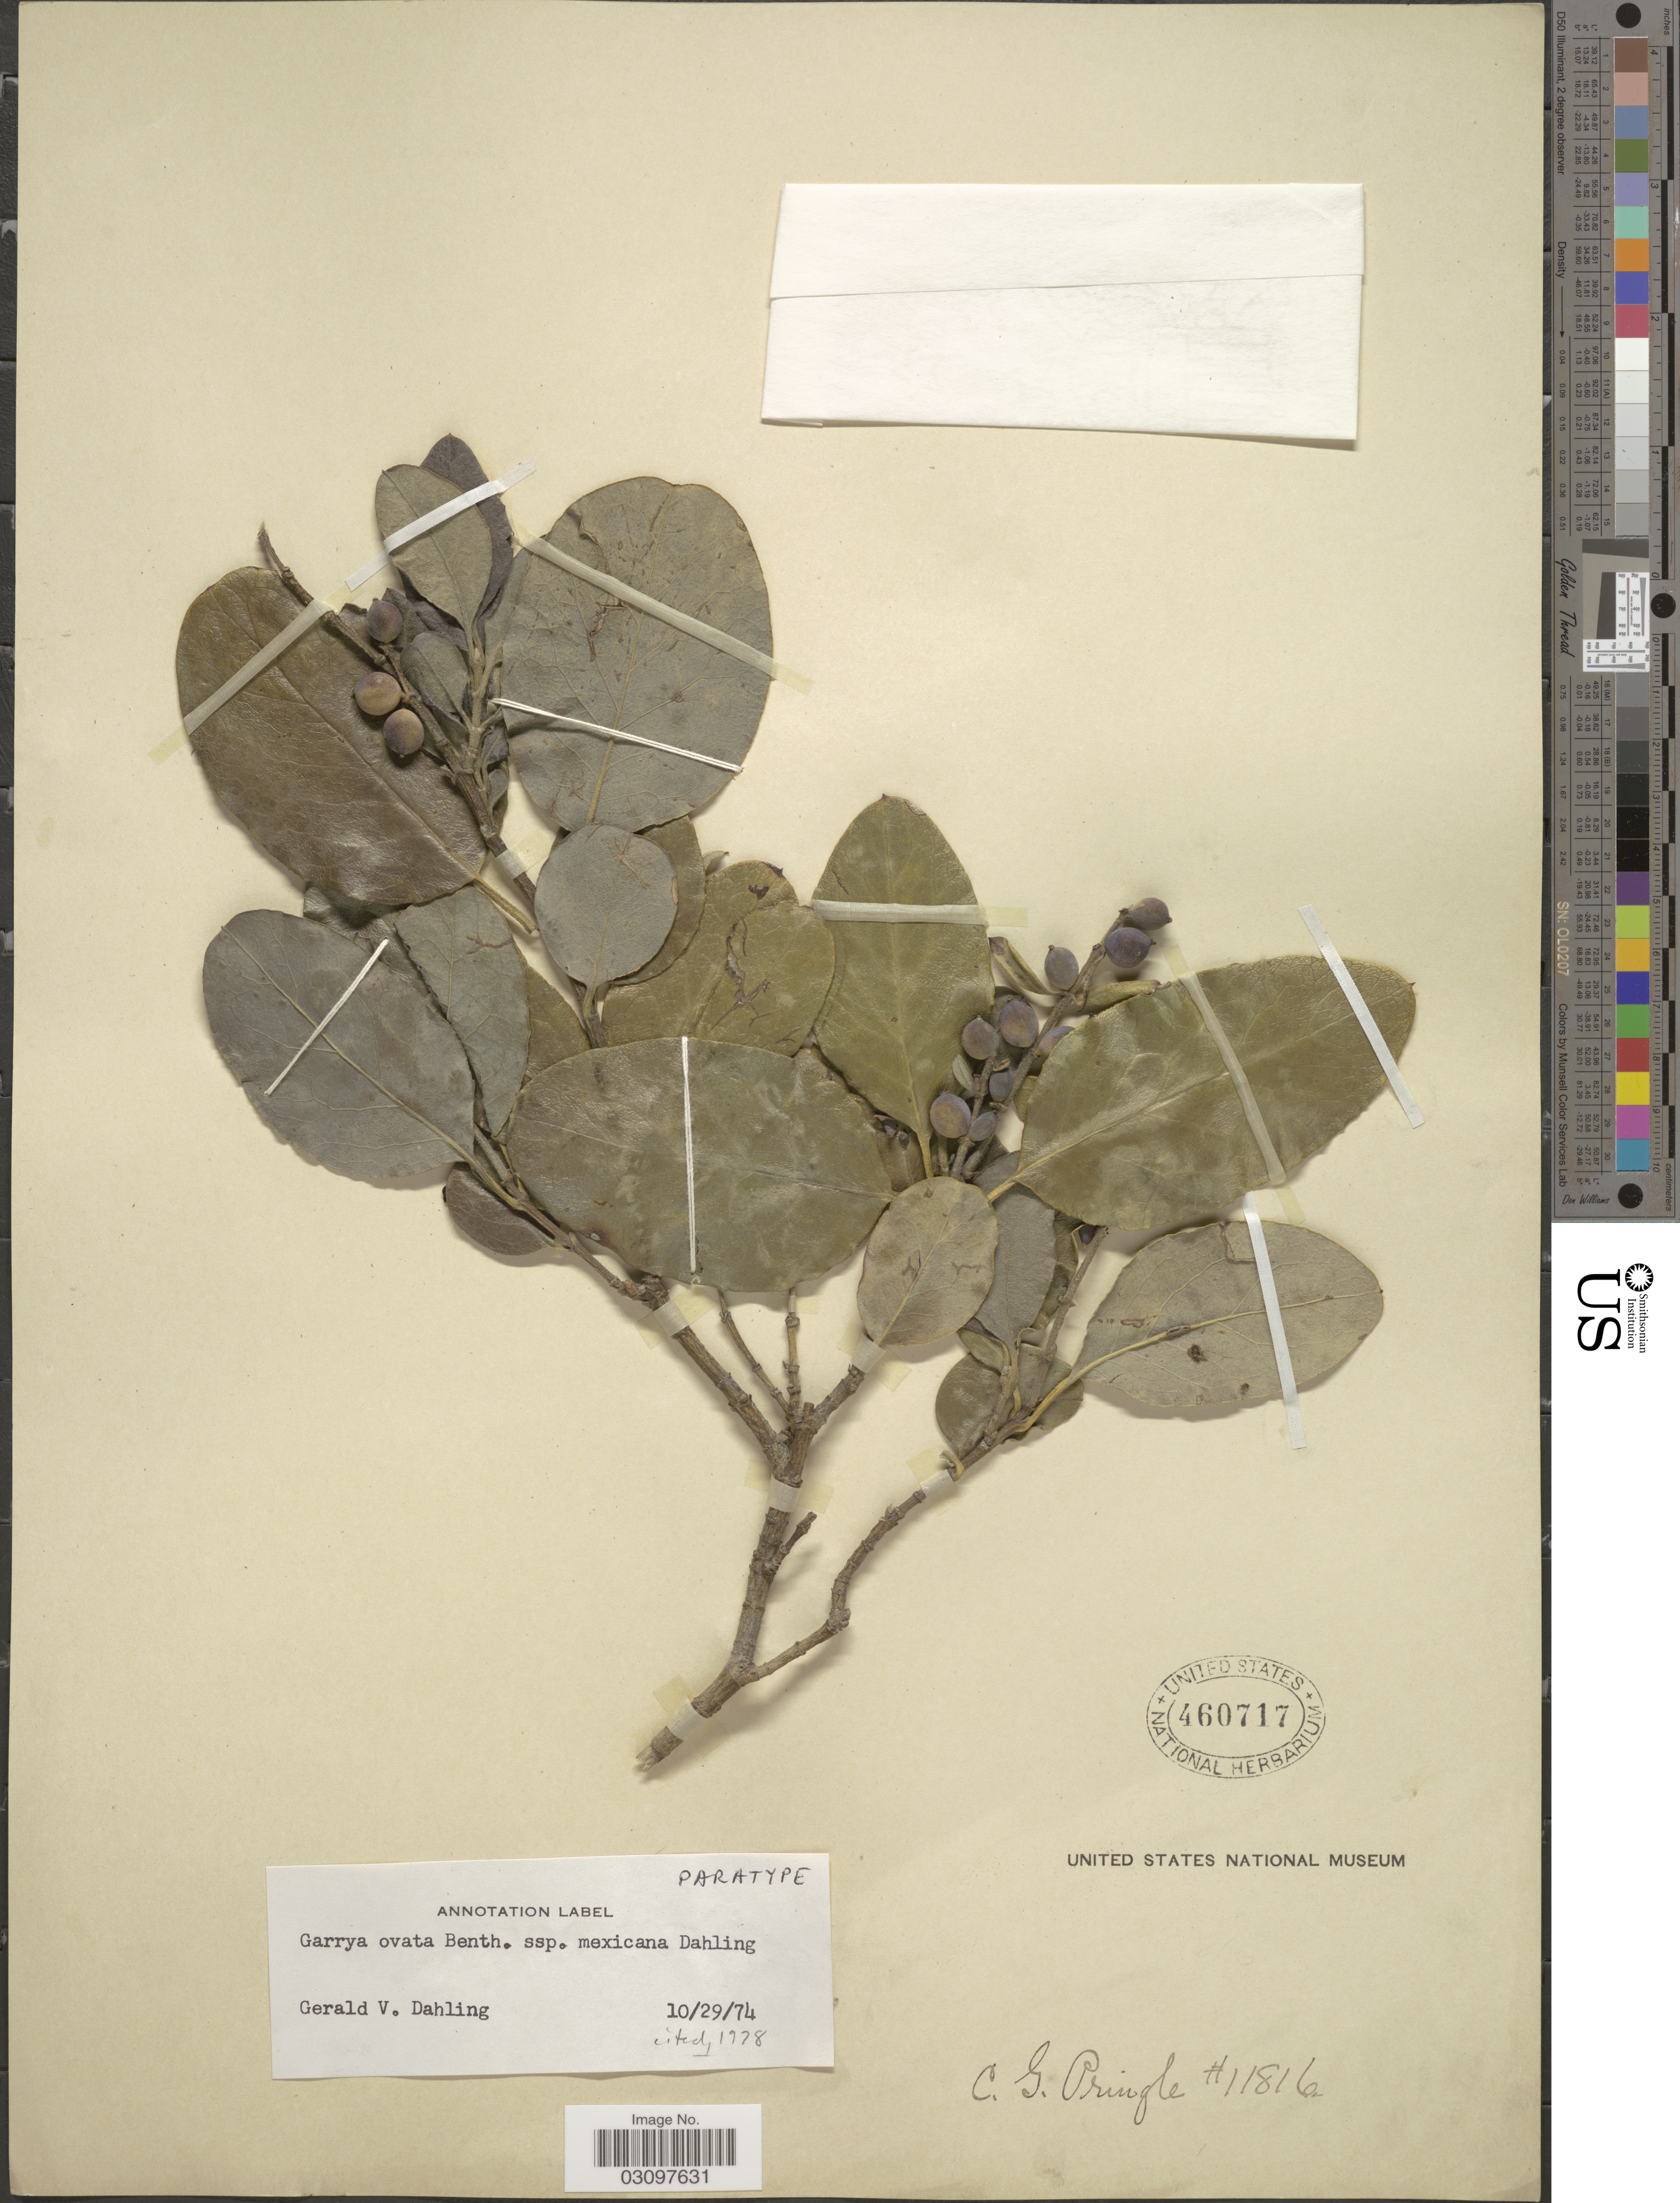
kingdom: Plantae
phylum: Tracheophyta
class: Magnoliopsida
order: Garryales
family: Garryaceae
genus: Garrya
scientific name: Garrya ovata subsp. mexicana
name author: Dahling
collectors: C. G. Pringle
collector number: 11816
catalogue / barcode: US 460717